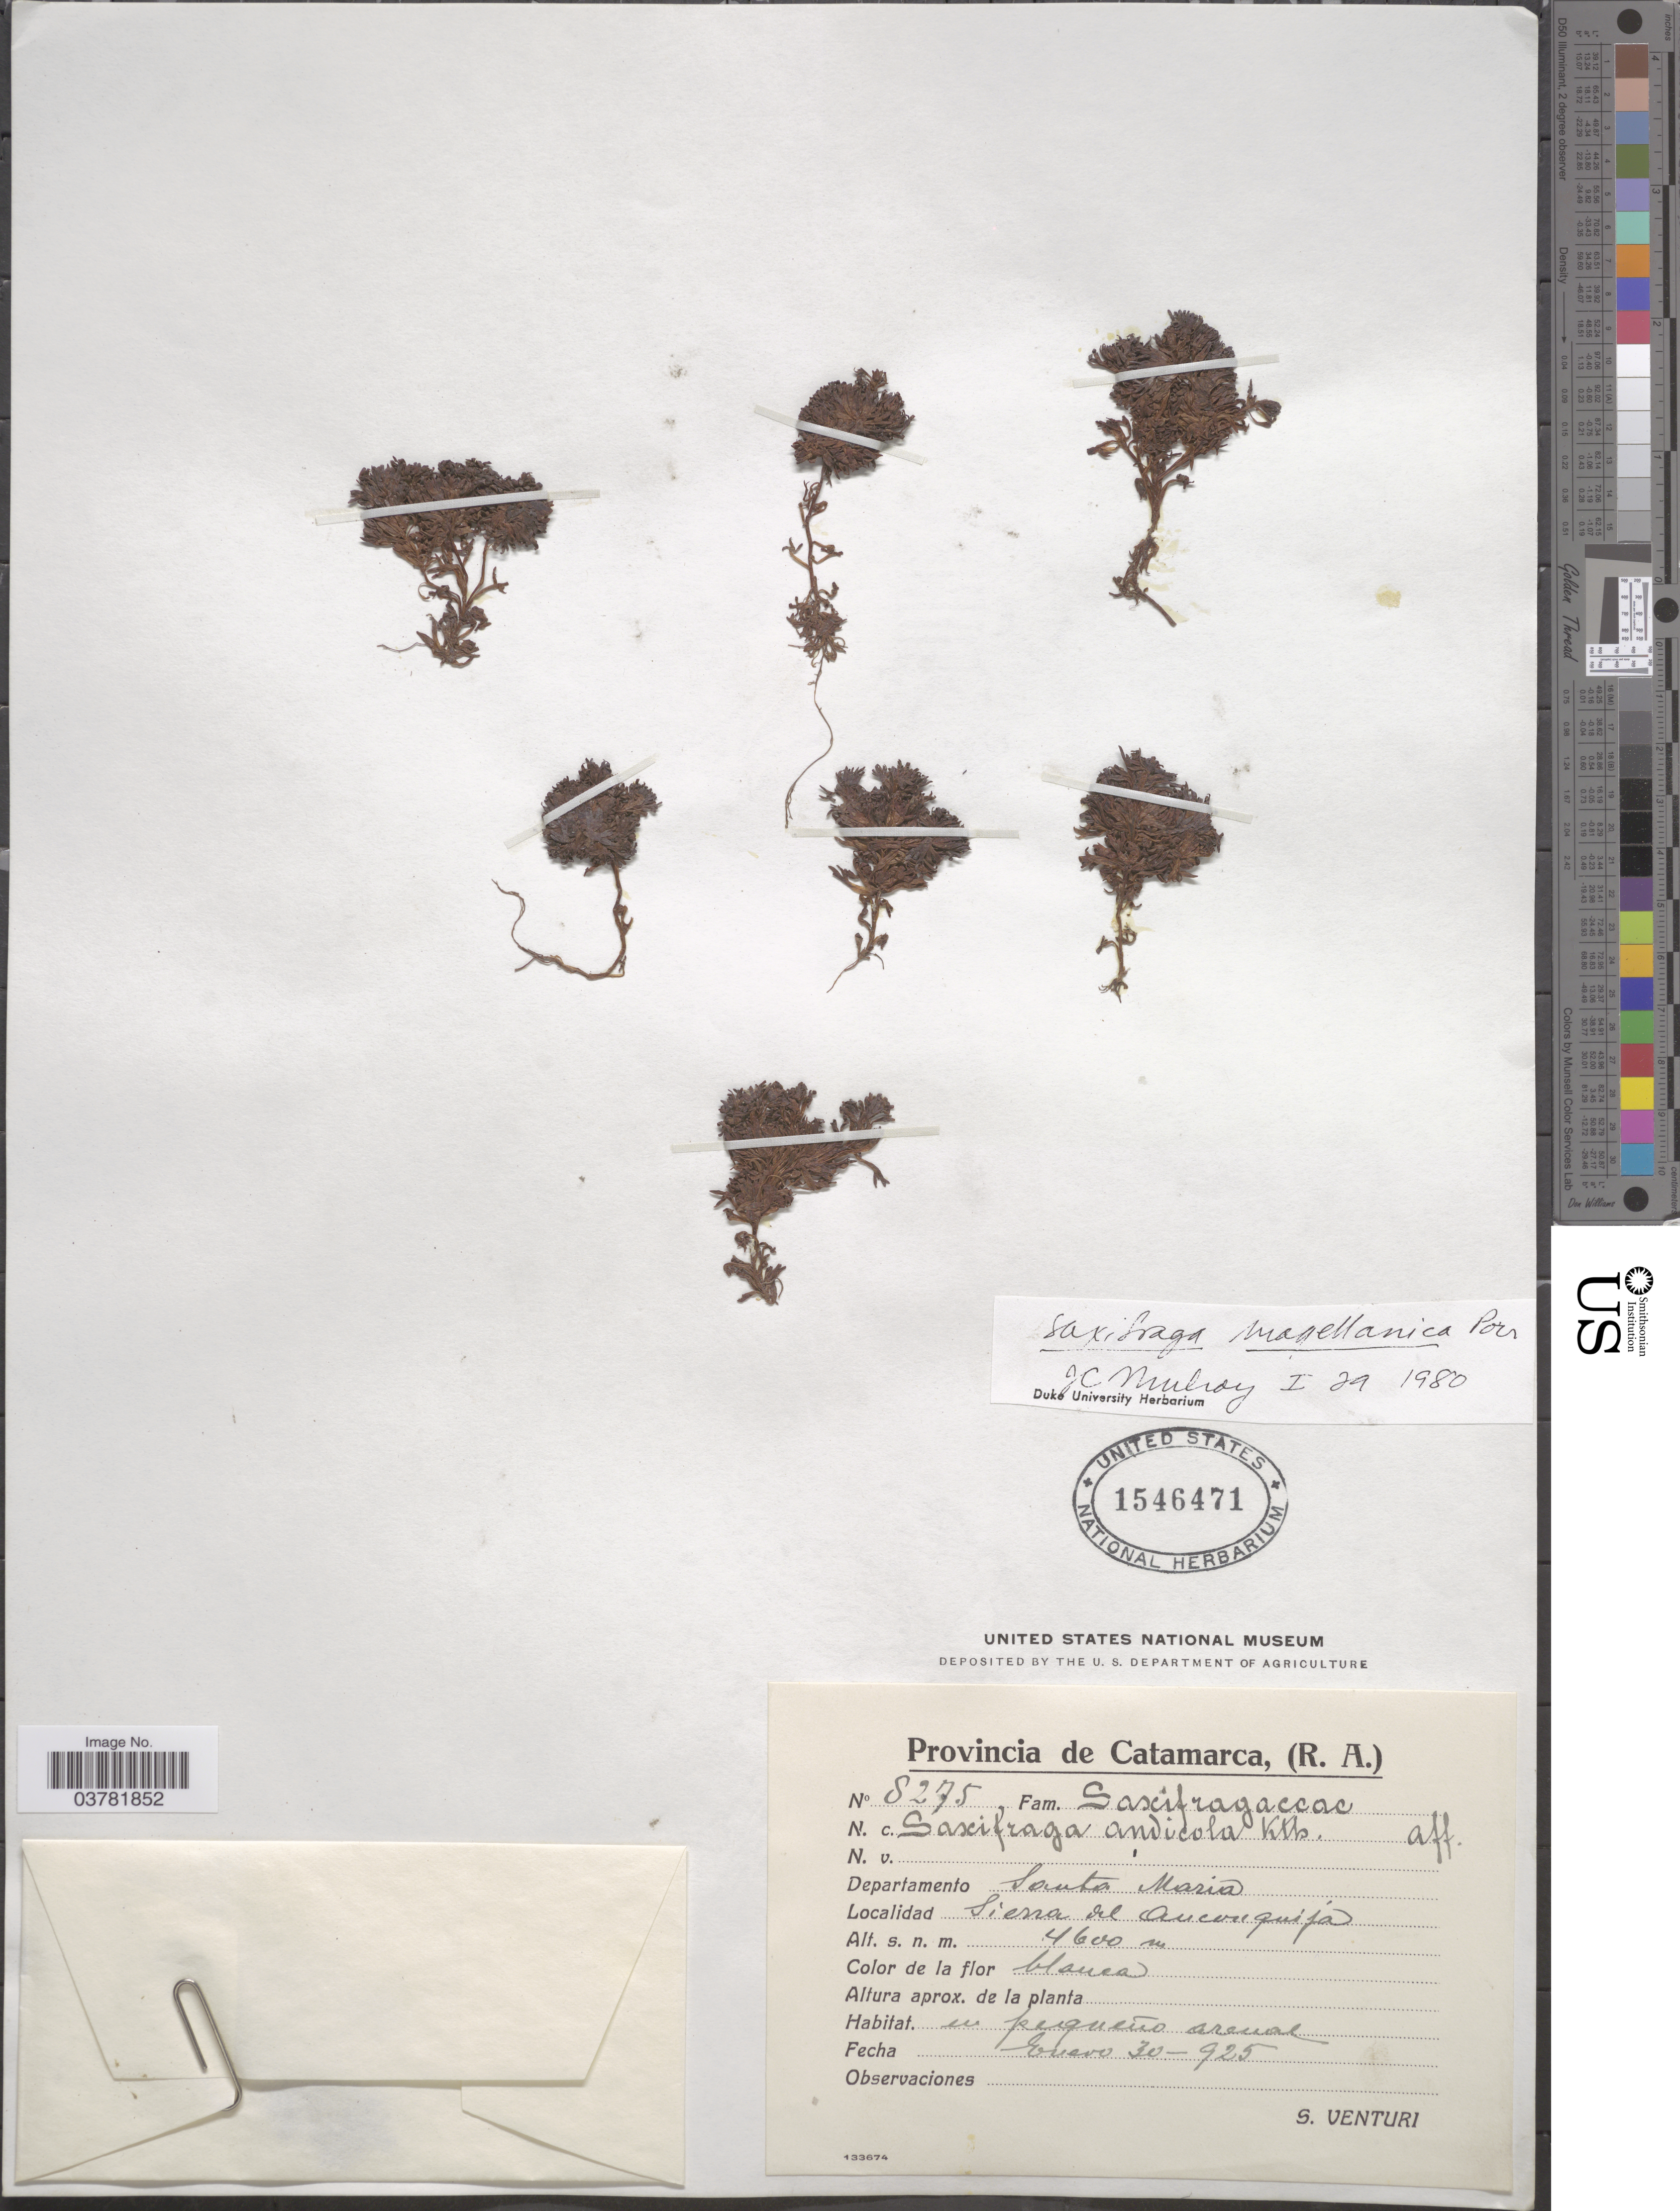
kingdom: Plantae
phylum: Tracheophyta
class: Magnoliopsida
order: Saxifragales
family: Saxifragaceae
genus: Saxifraga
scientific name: Saxifraga magellanica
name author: Poir.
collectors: S. Venturi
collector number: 8275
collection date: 1925-01-30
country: Argentina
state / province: Catamarca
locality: Departamento Santa Maria. Sierra del Anconquija.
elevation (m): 4600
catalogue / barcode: US 1546471